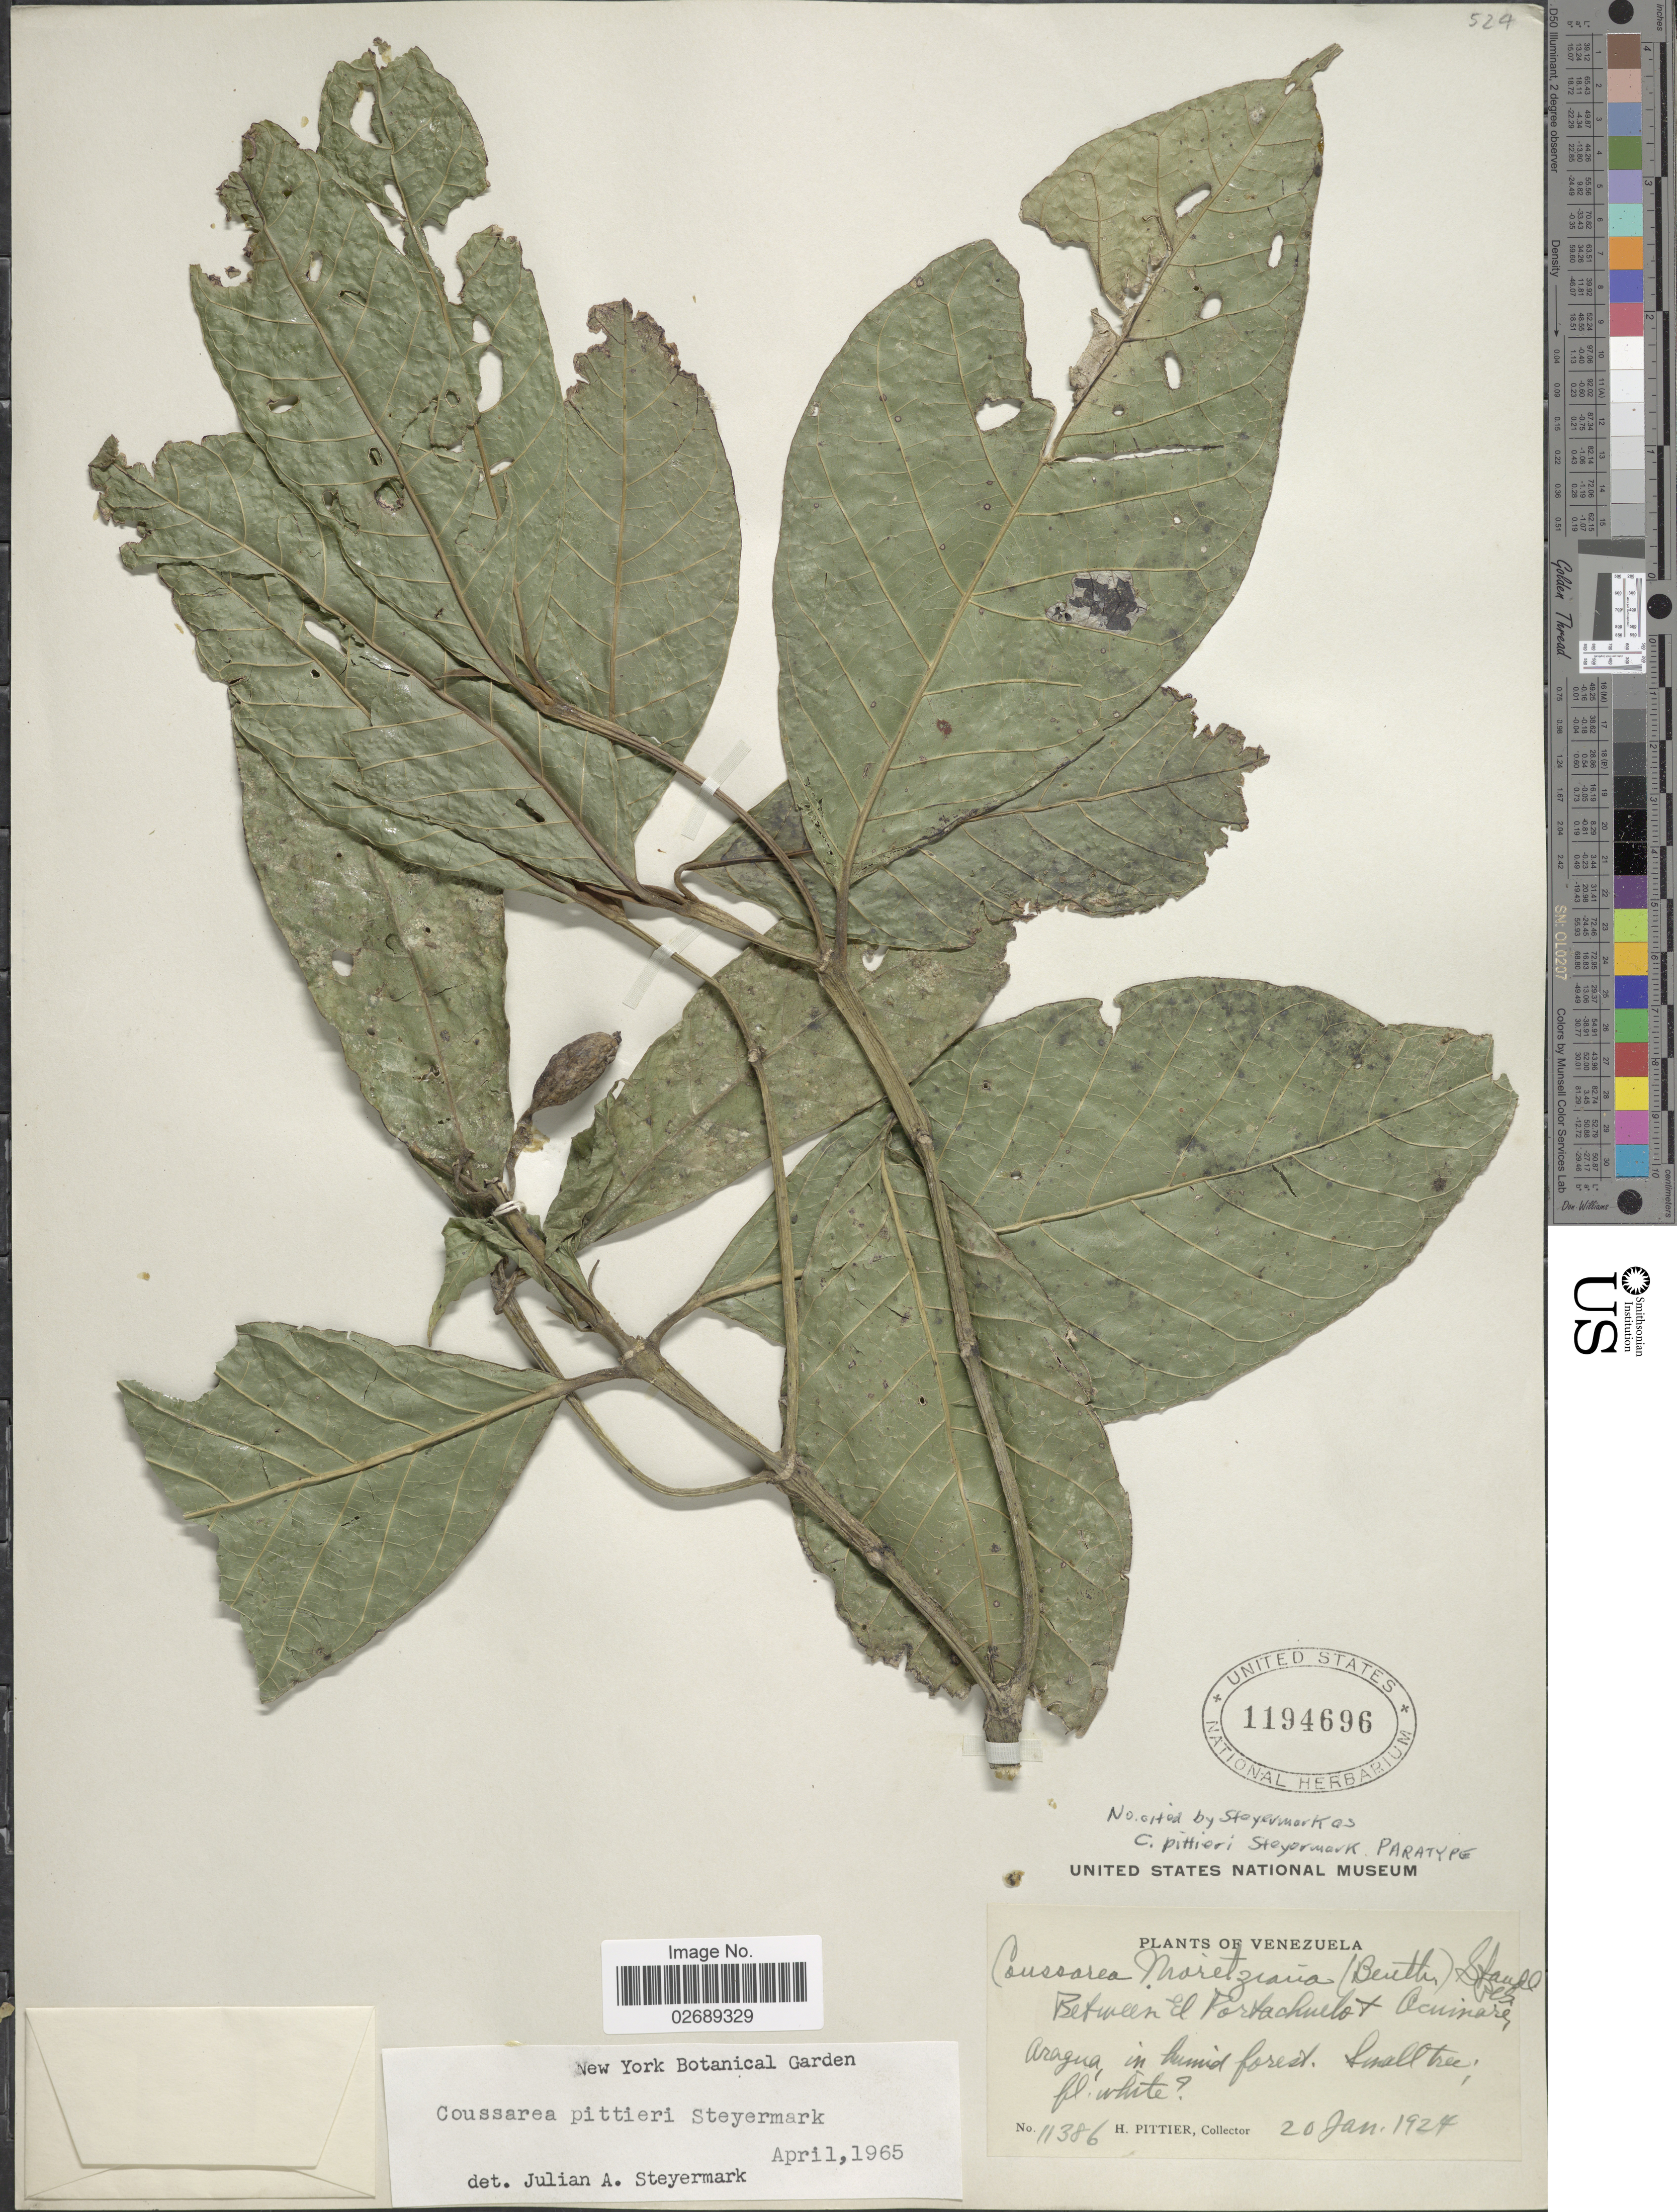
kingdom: Plantae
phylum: Tracheophyta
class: Magnoliopsida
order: Gentianales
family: Rubiaceae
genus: Coussarea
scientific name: Coussarea pittieri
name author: Steyerm.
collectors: H. F. Pittier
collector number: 11386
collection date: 1924-01-20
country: Venezuela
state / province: Aragua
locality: Between el Portachuelo & Acuinare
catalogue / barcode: US 1194696